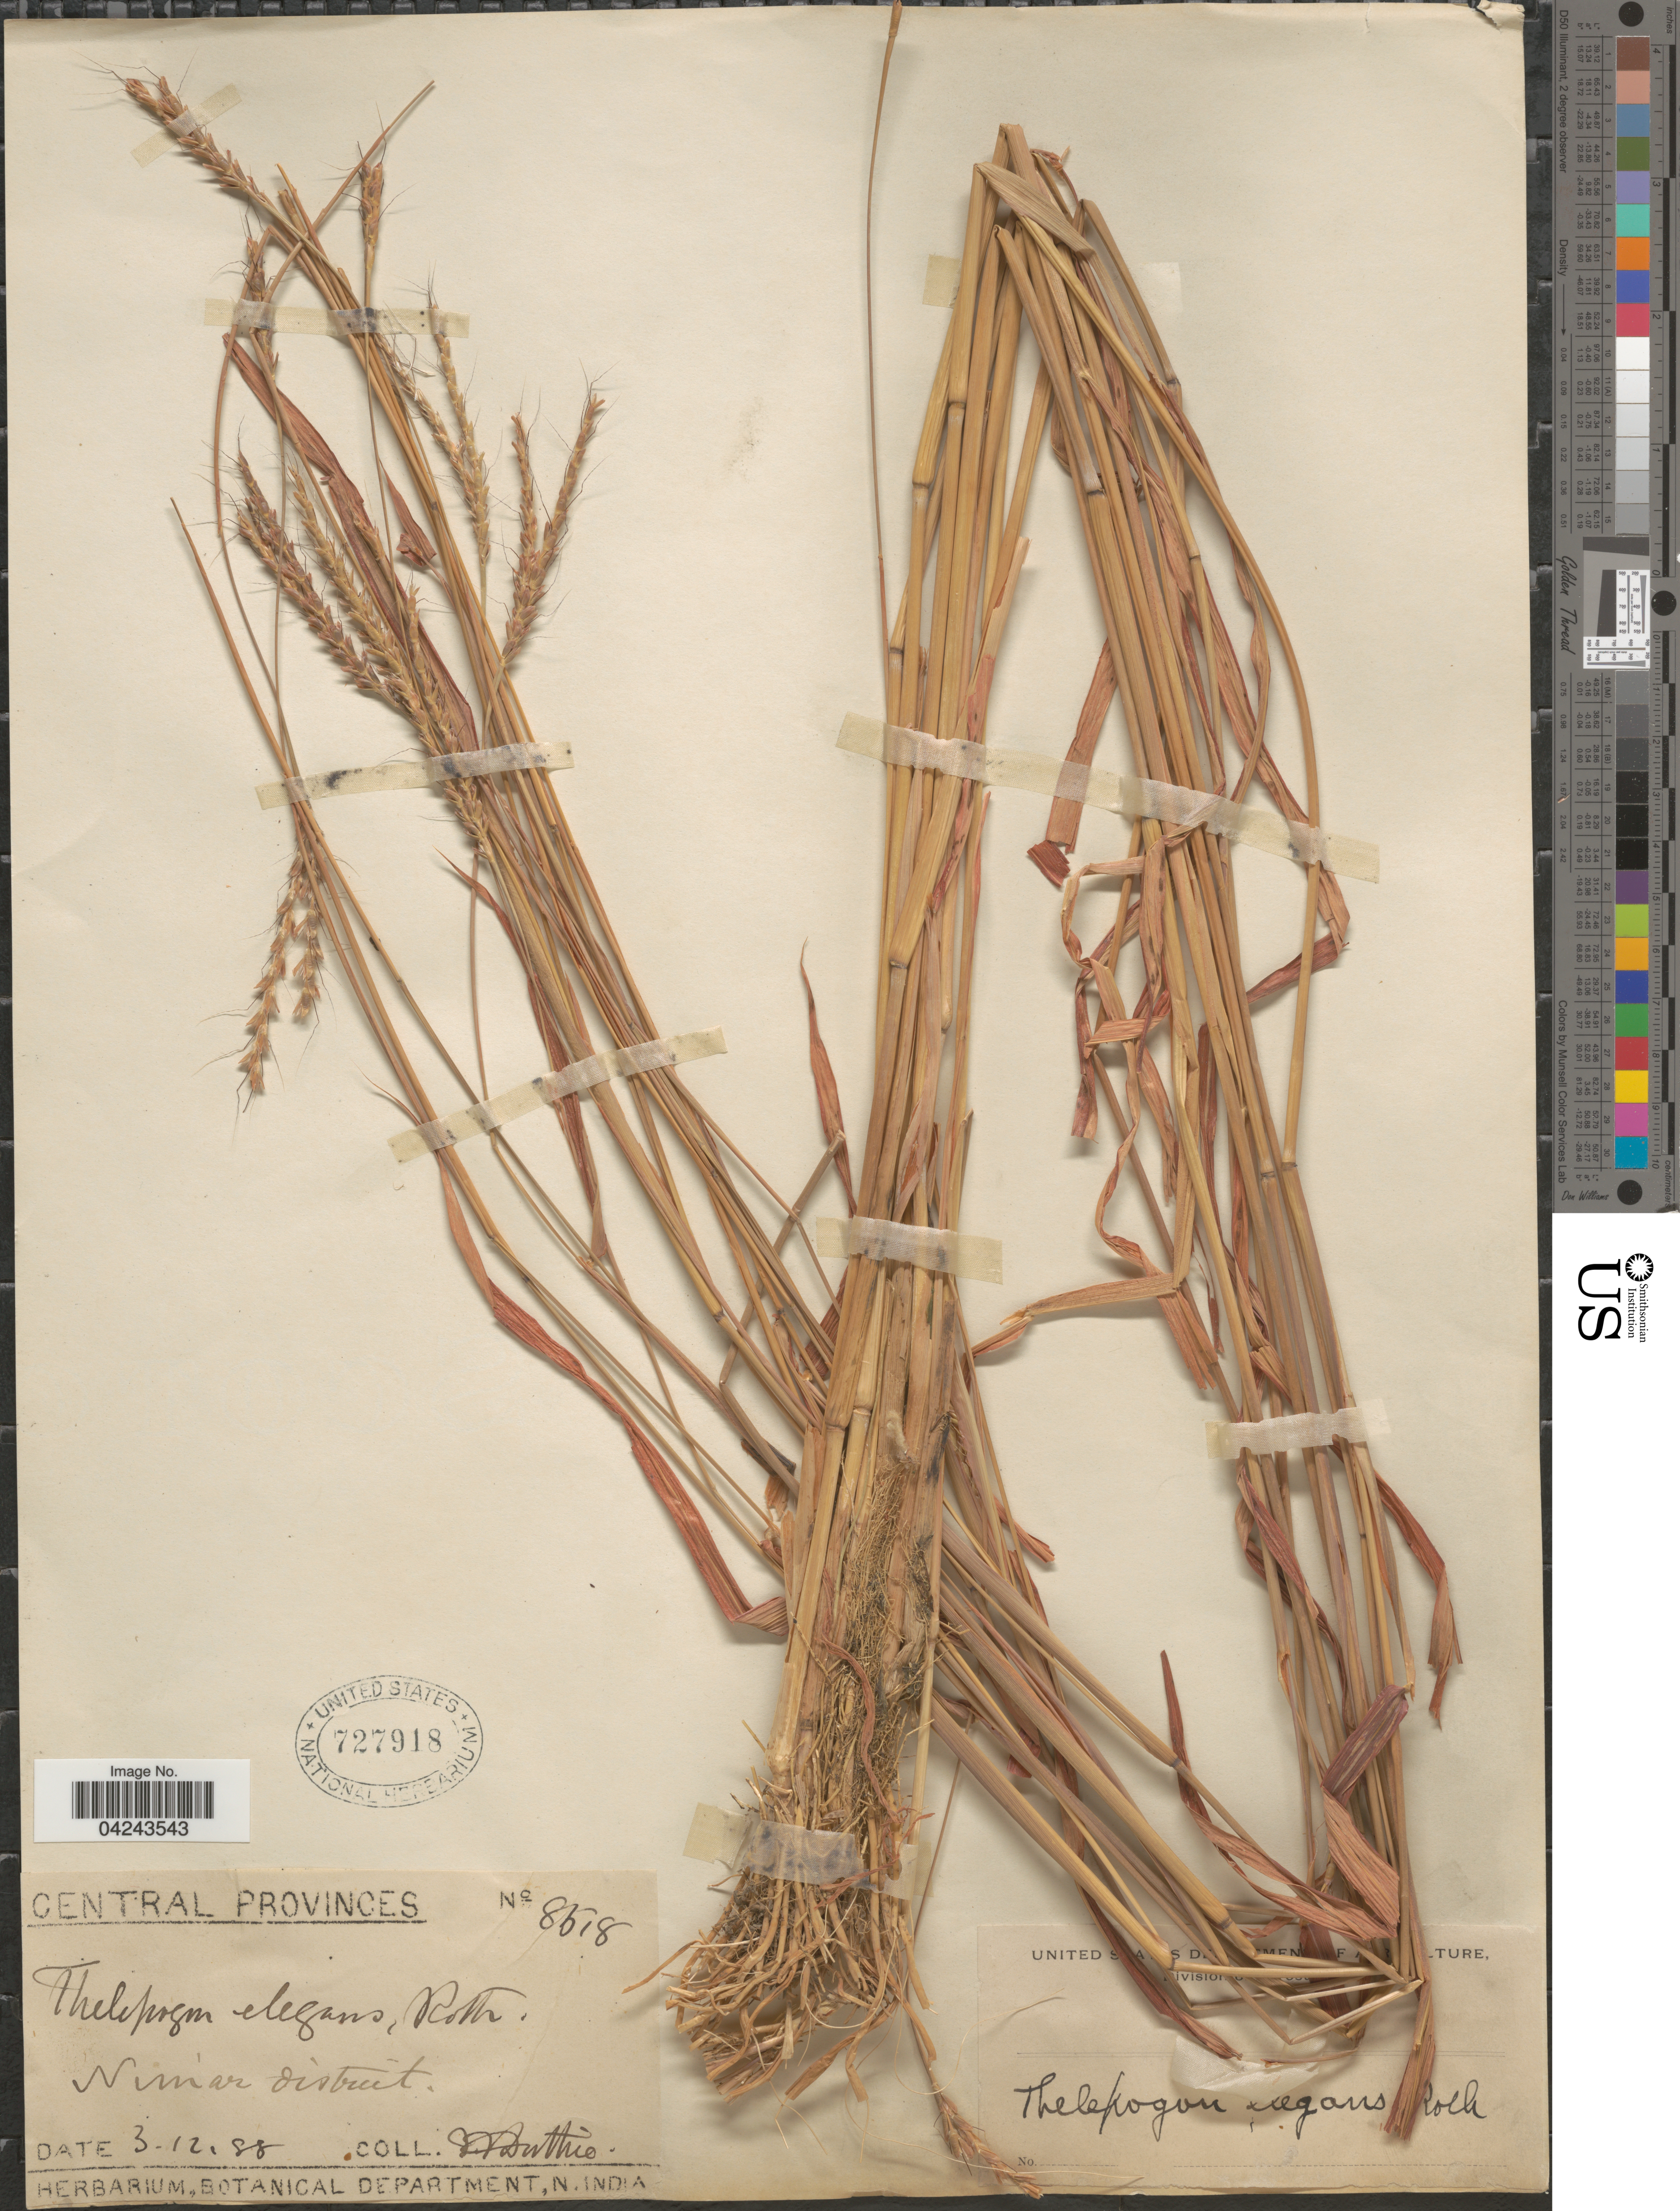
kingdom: Plantae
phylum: Tracheophyta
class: Liliopsida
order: Poales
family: Poaceae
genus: Ischaemum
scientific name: Ischaemum rugosum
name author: Salisb.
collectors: J. F. Duthie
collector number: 8518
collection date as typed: Transcribed d/m/y: 3/12/88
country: India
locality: Central Provinces. Nimar District.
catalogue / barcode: US 727918